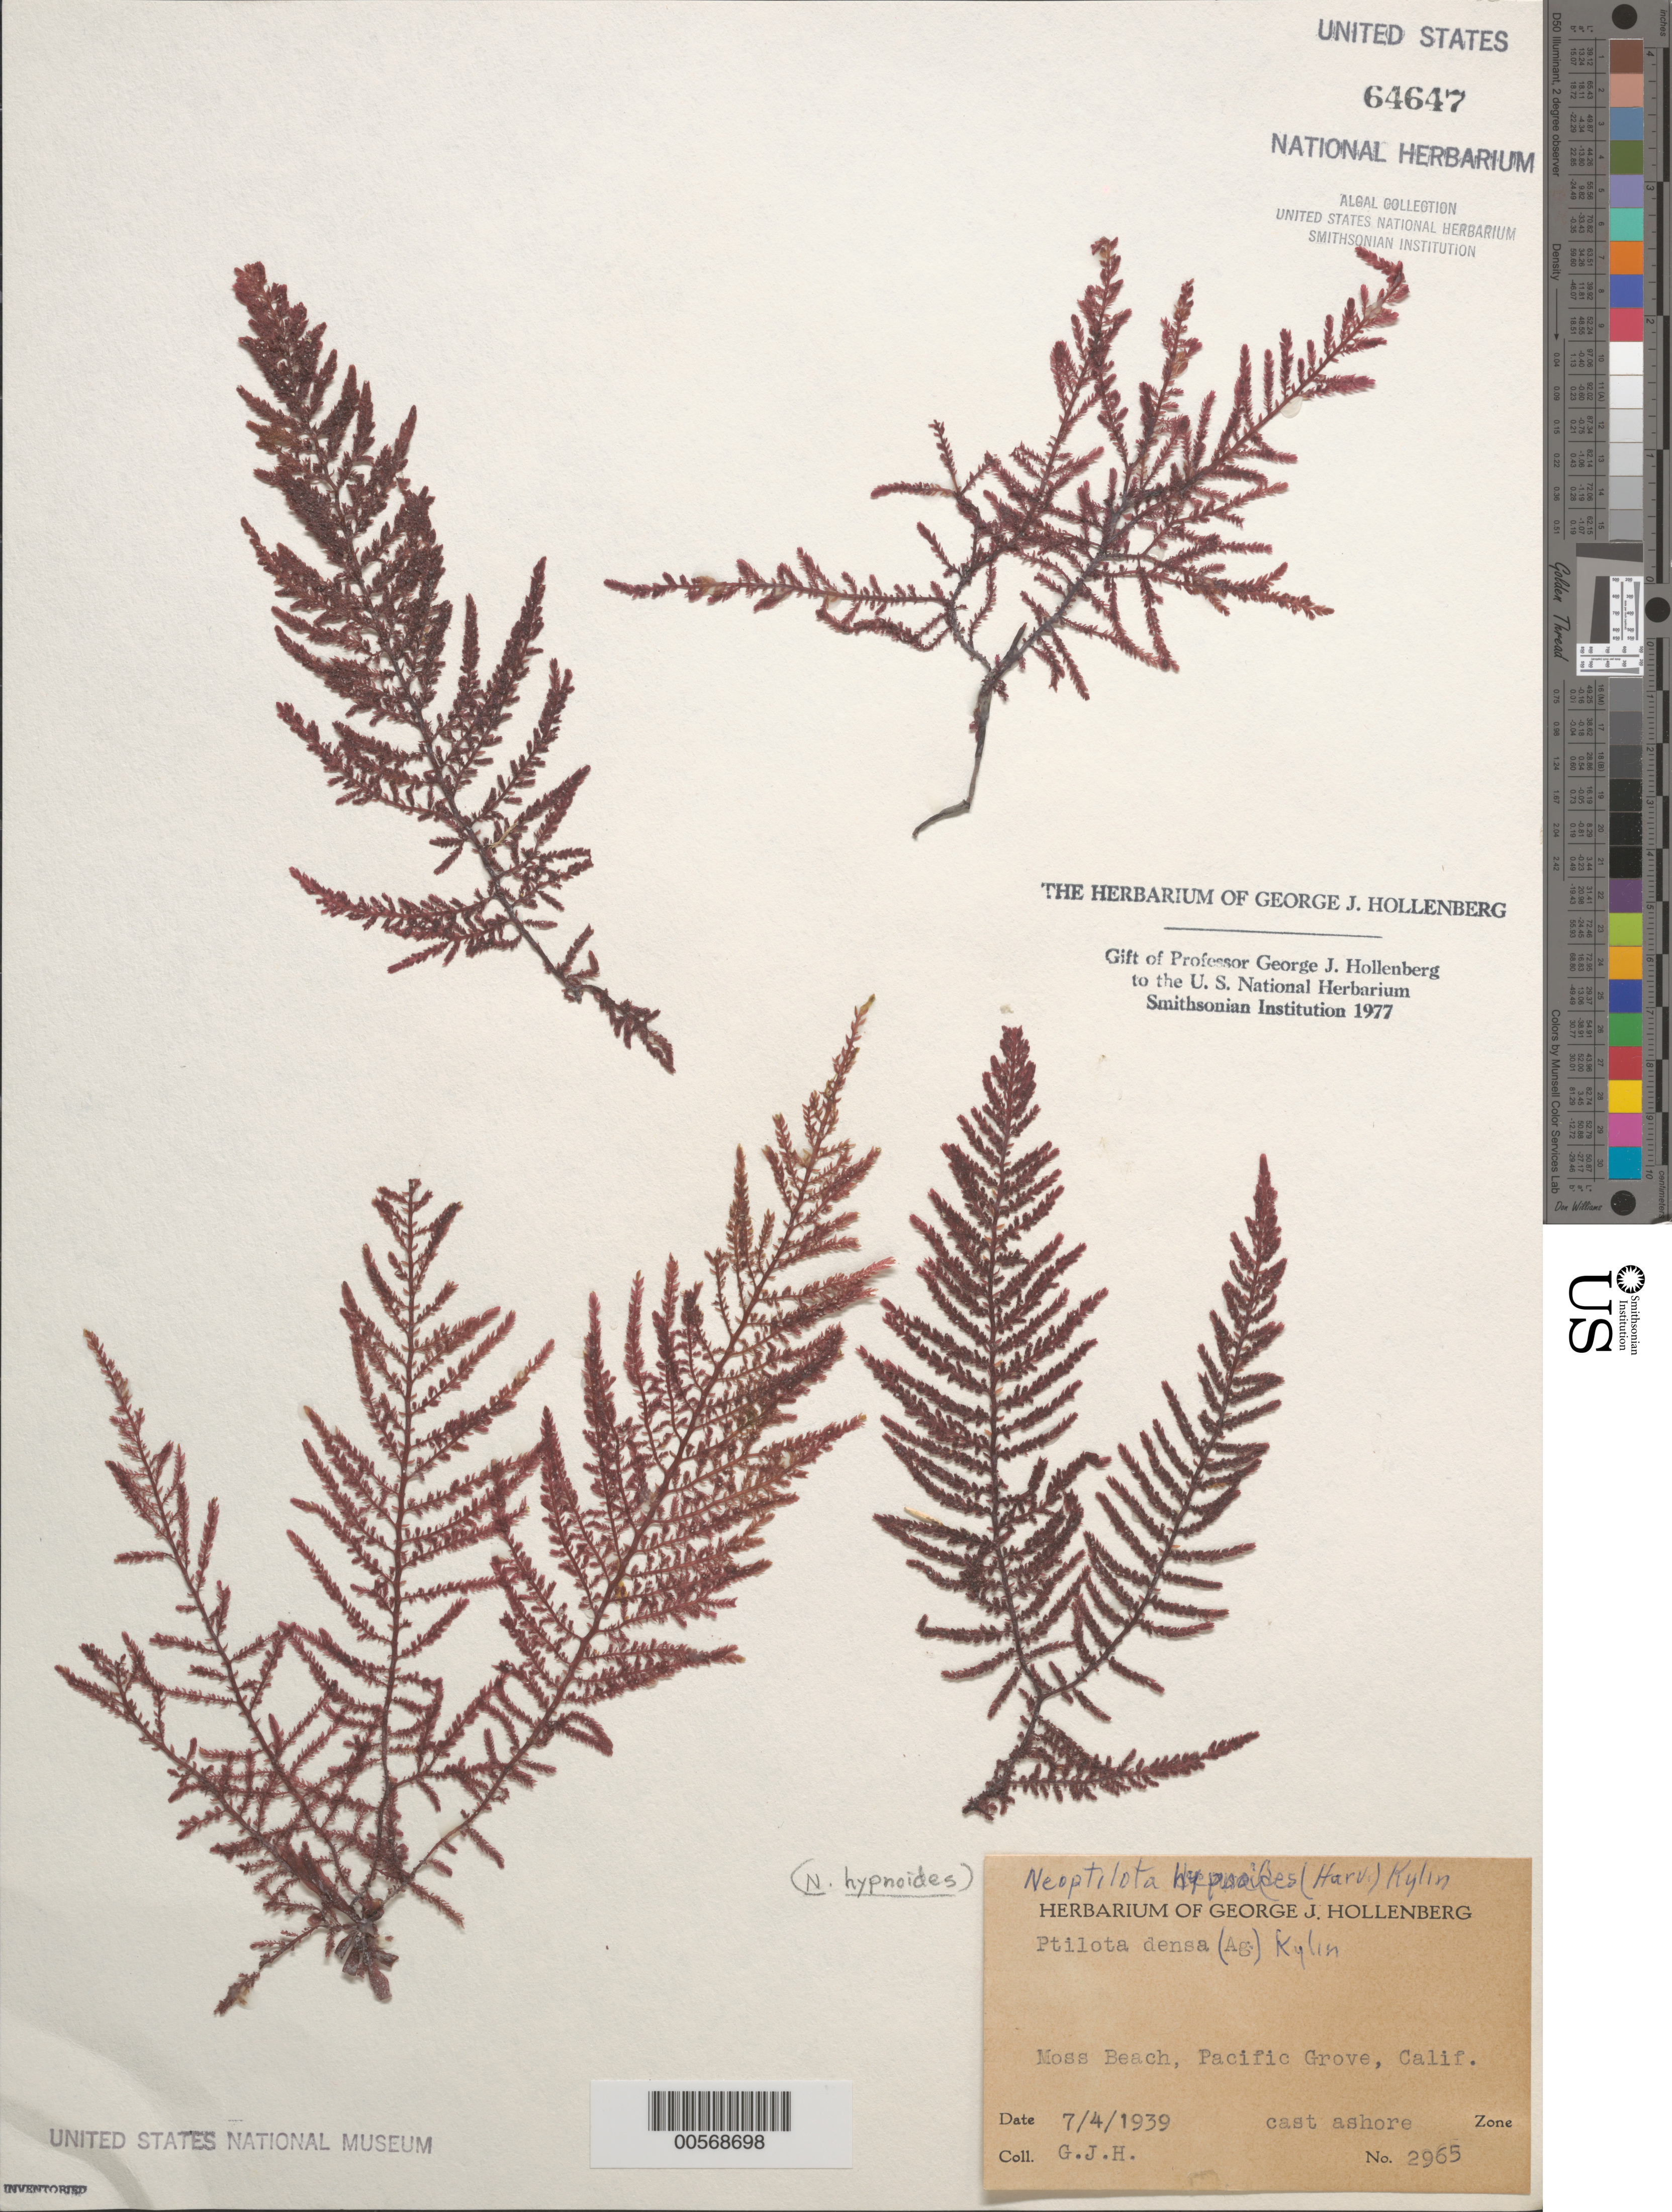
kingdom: Plantae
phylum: Rhodophyta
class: Florideophyceae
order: Ceramiales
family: Wrangeliaceae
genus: Ptilota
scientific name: Ptilota hypnoides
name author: Harv. in Hook. & Arn.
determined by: Algae name updating Project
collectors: G. Hollenberg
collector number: GJH 2965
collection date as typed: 04 Jul 1939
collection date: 1939-07-04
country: United States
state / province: California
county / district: Monterey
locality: Moss Beach, Pacific Grove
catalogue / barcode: US 64647